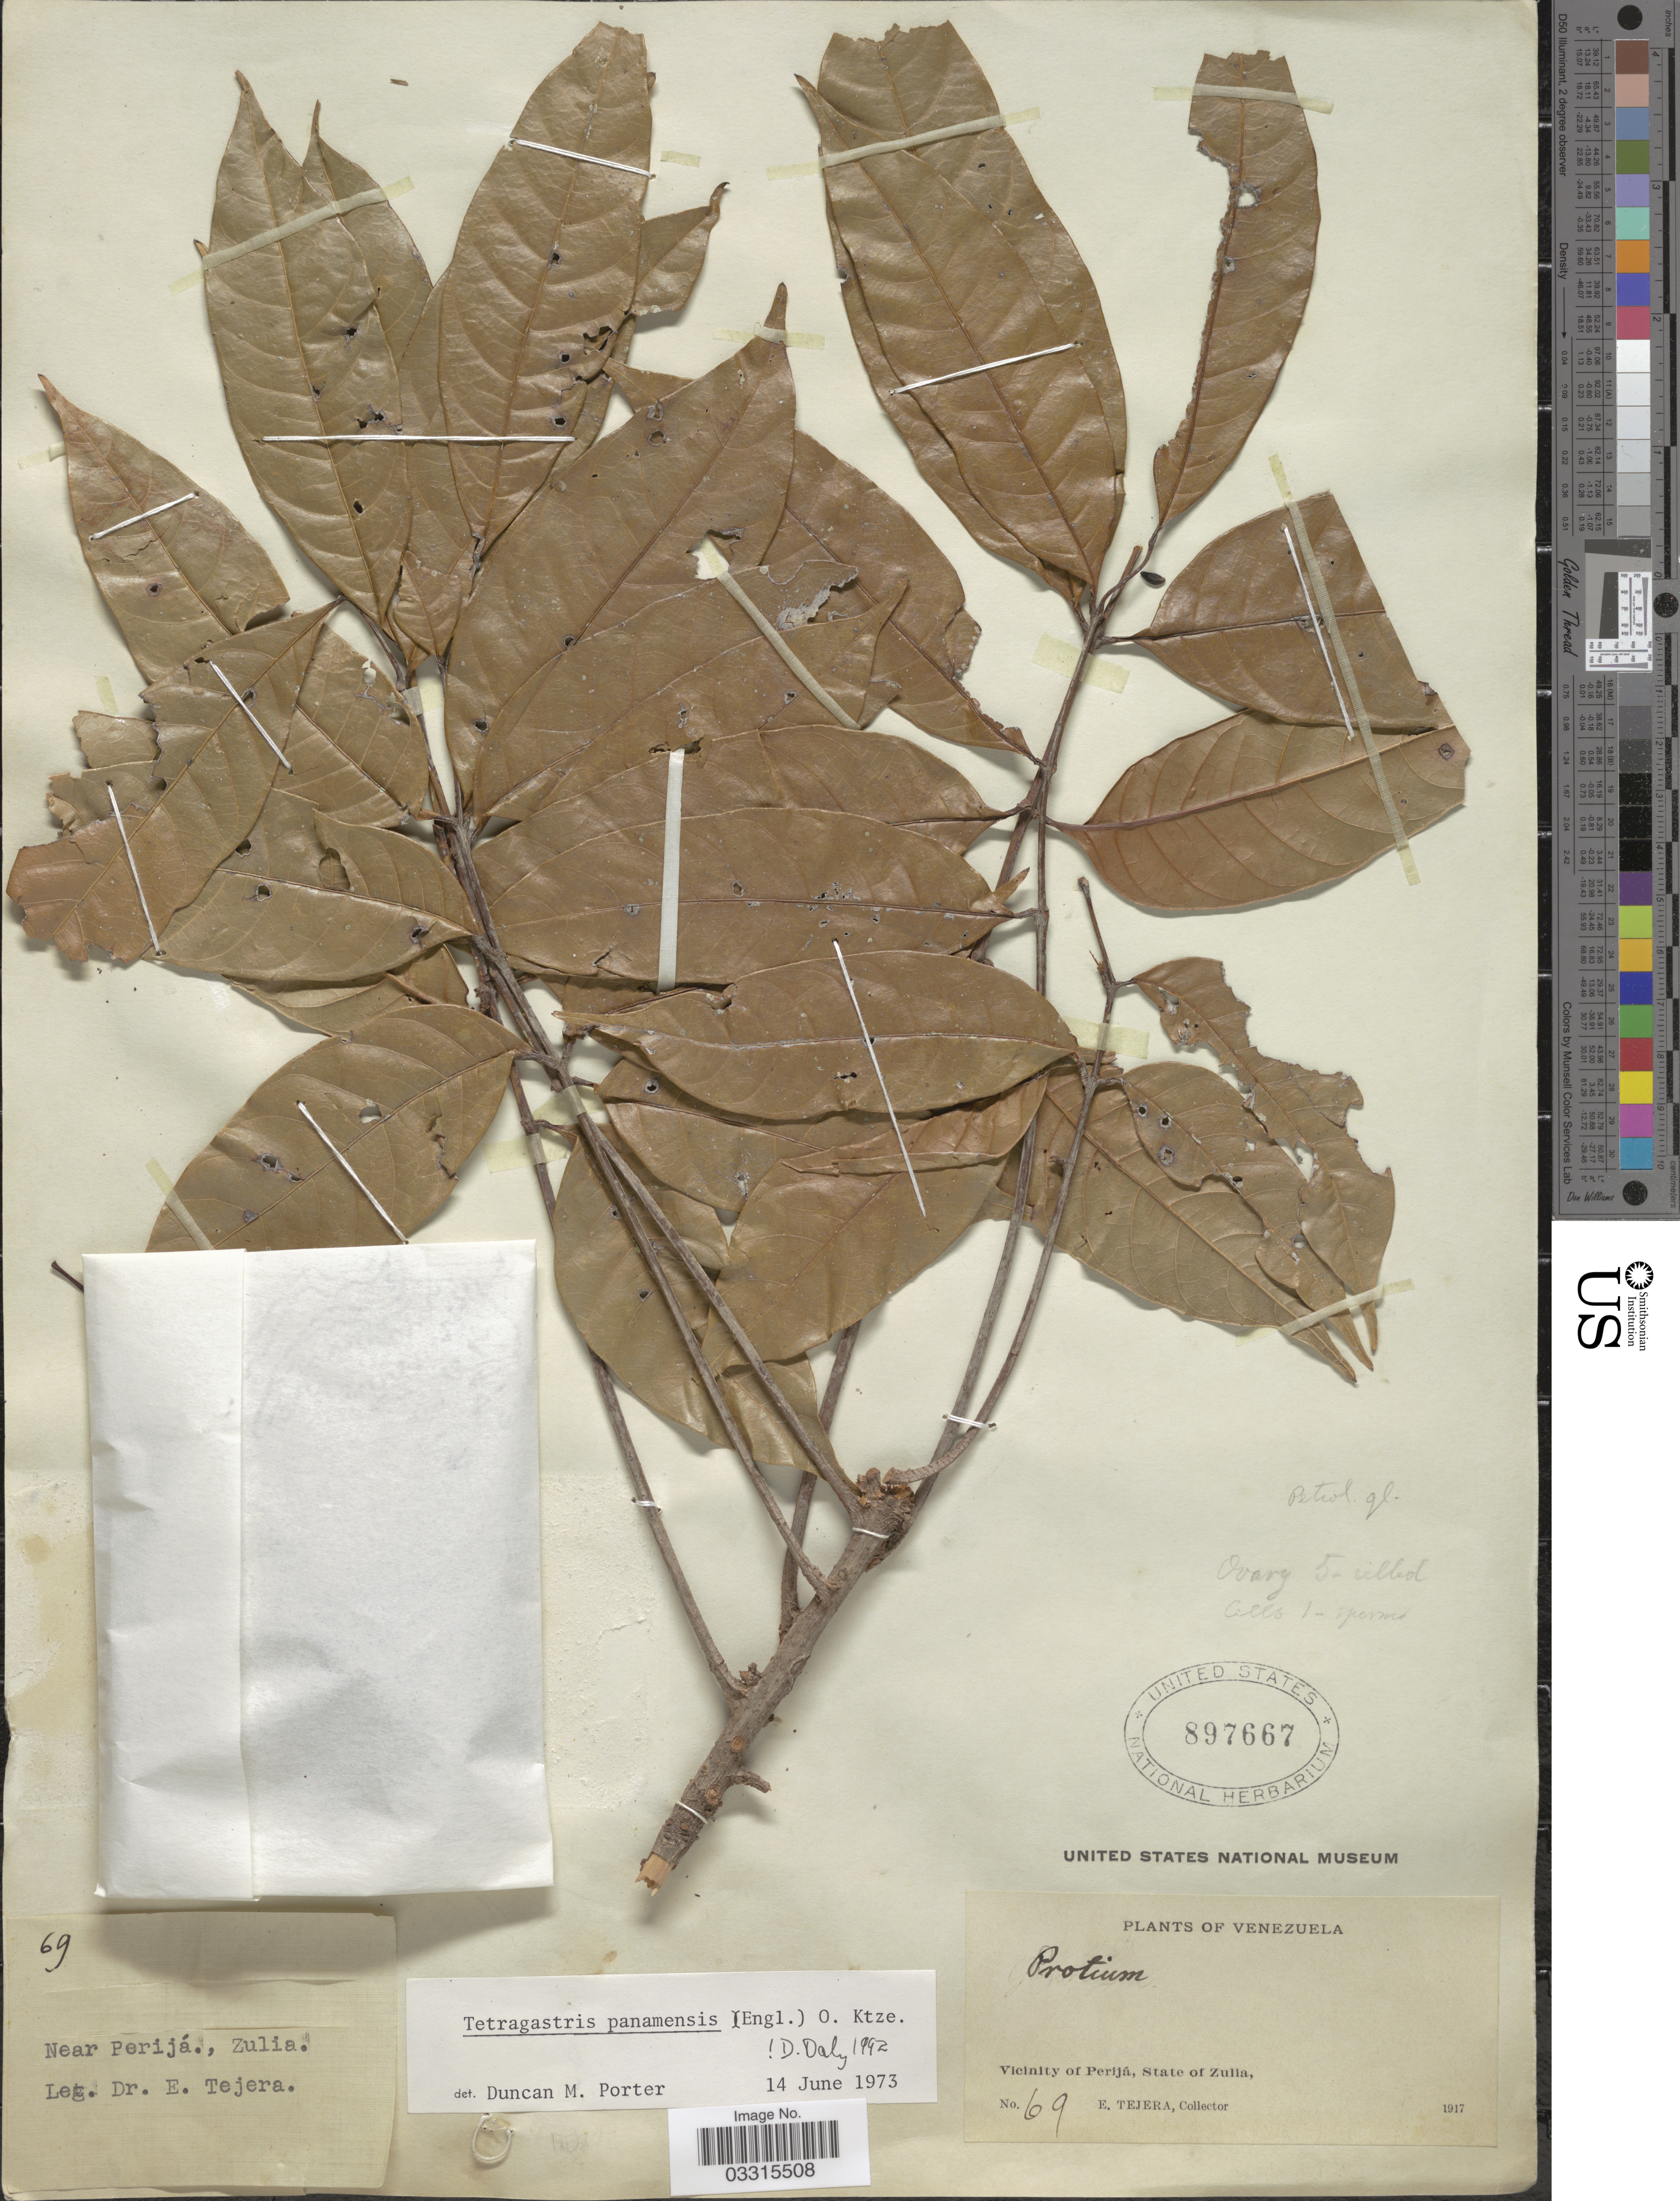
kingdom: Plantae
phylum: Tracheophyta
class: Magnoliopsida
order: Sapindales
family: Burseraceae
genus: Protium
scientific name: Protium stevensonii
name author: (Standl.) Daly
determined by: Daly, Douglas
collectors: E. Tejera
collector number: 69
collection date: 1917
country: Venezuela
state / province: Zulia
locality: Near Perijá. Vicinity of Perija.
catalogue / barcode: US 897667